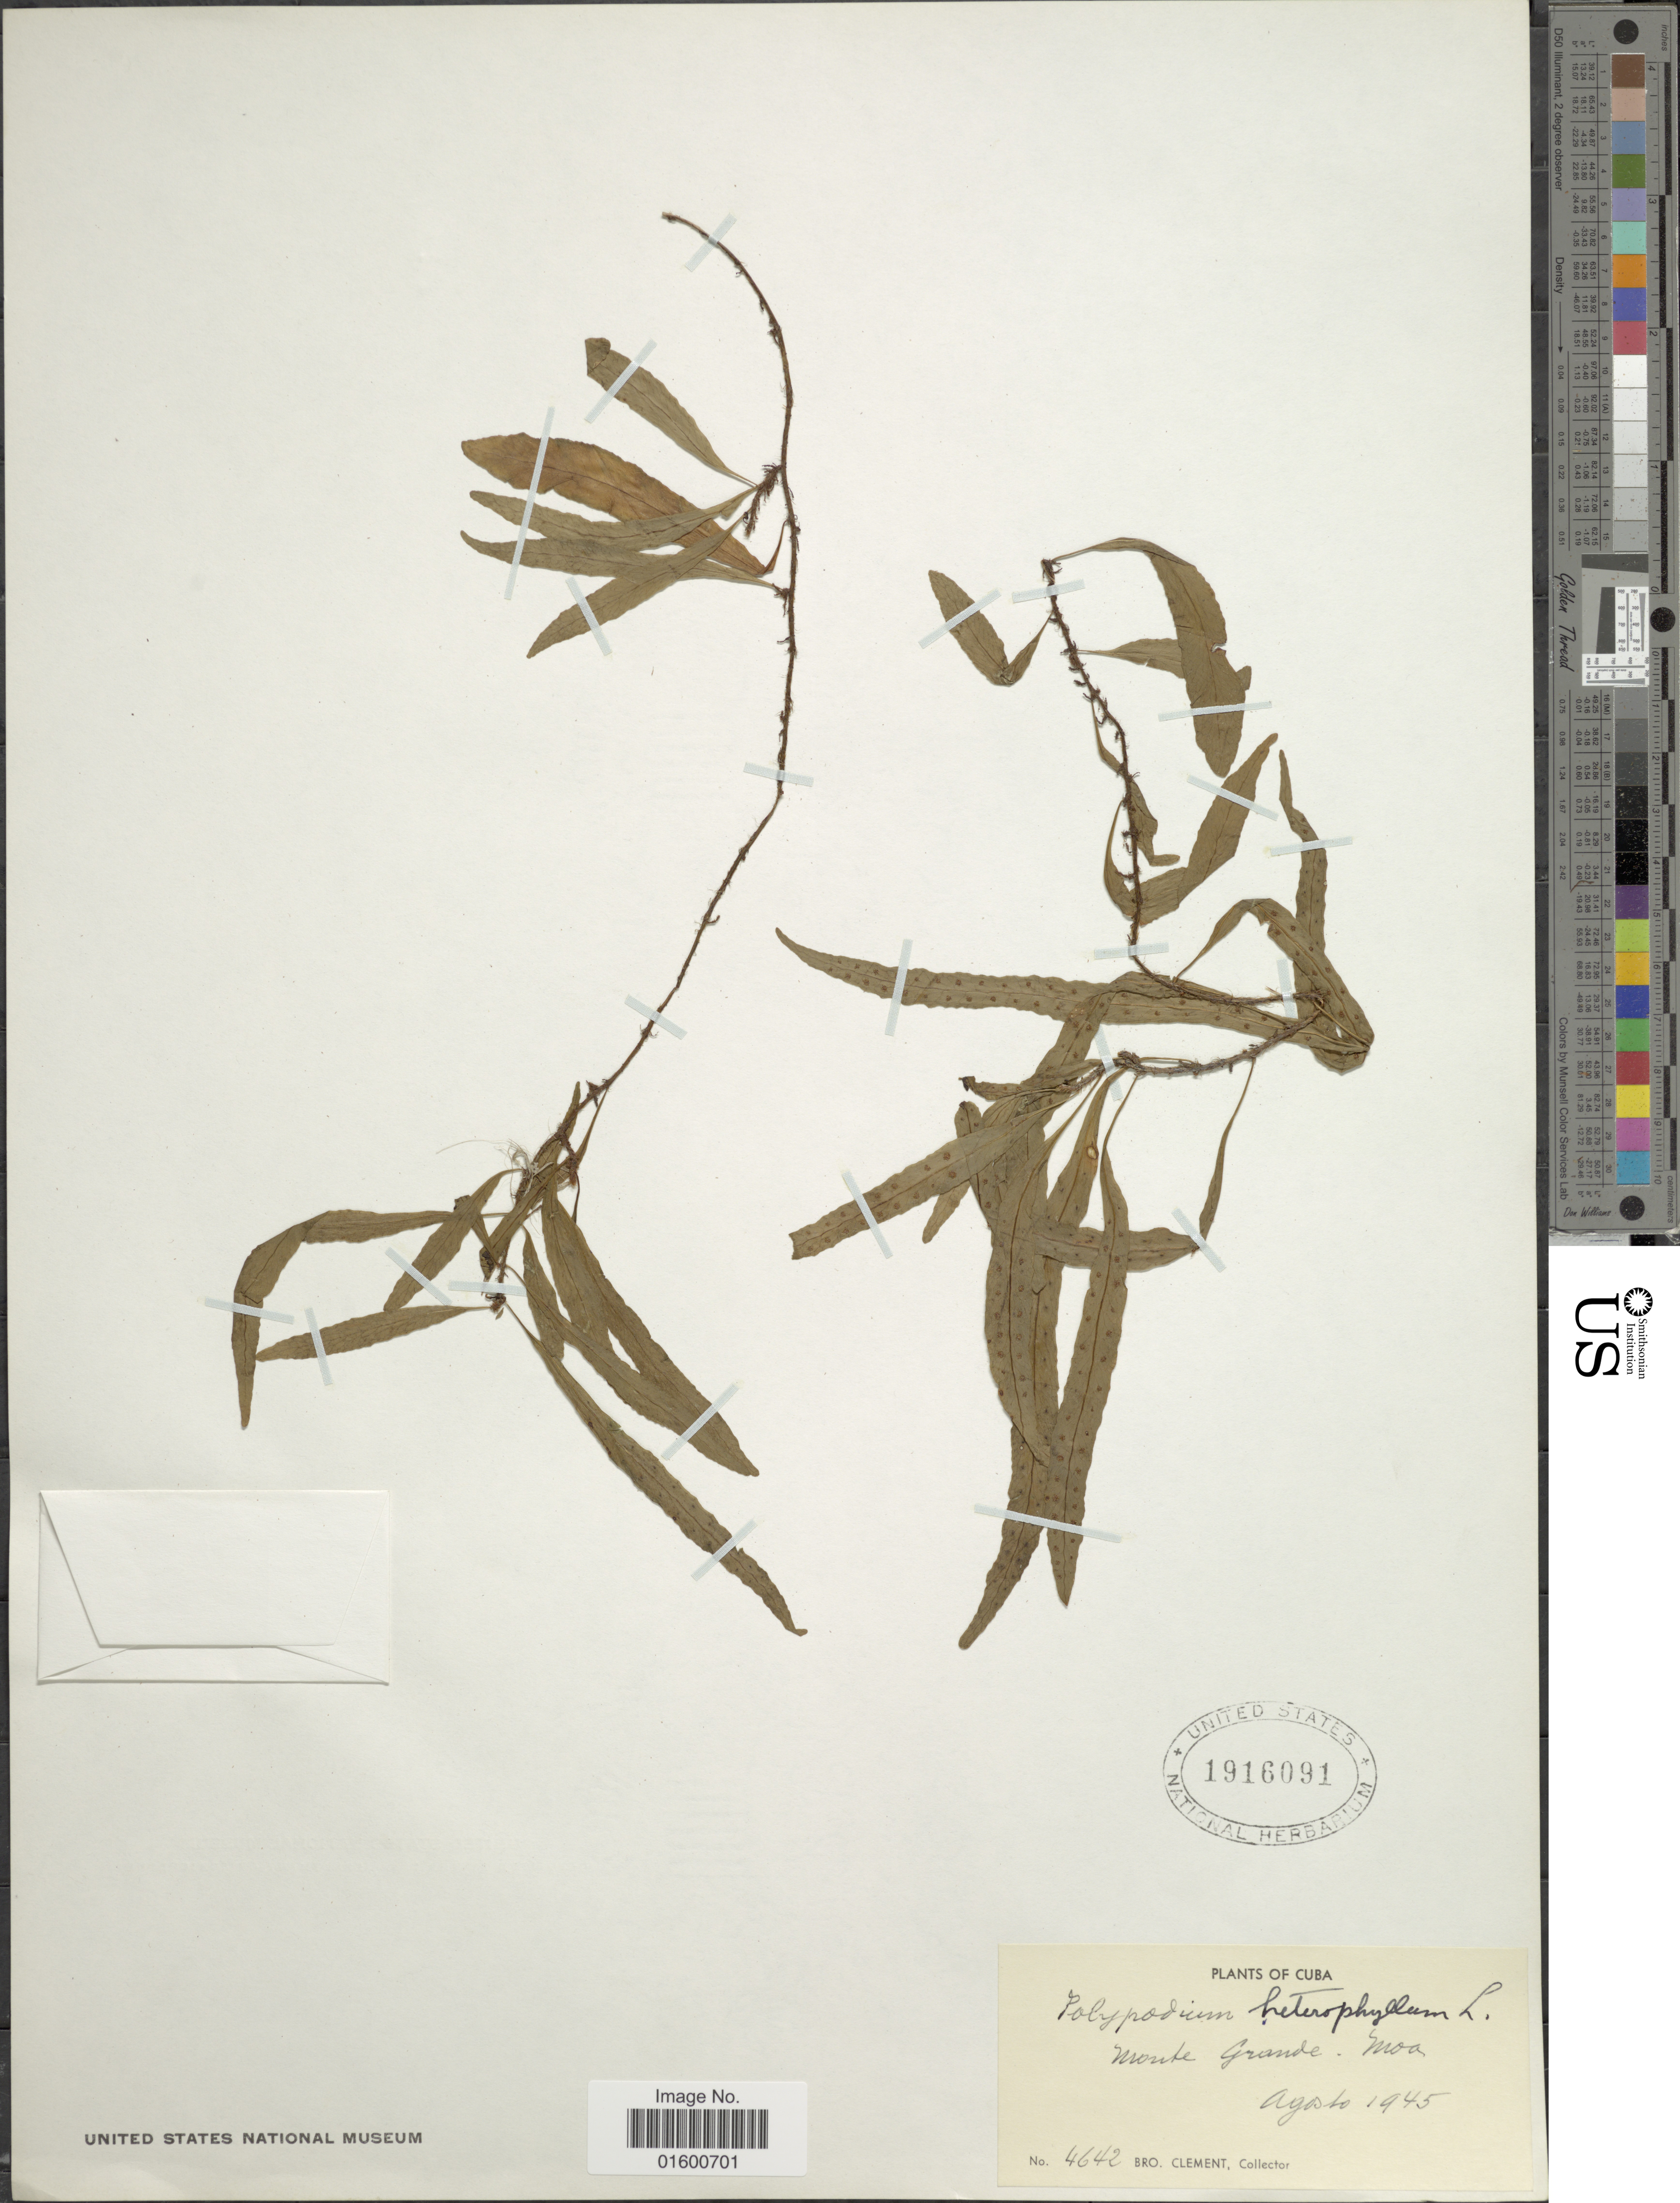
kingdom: Plantae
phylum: Tracheophyta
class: Polypodiopsida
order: Polypodiales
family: Polypodiaceae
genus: Microgramma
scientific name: Microgramma heterophylla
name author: (L.) Wherry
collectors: B. Clement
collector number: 4642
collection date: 1945-08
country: Cuba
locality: Monte Grande, Moa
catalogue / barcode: US 1916091